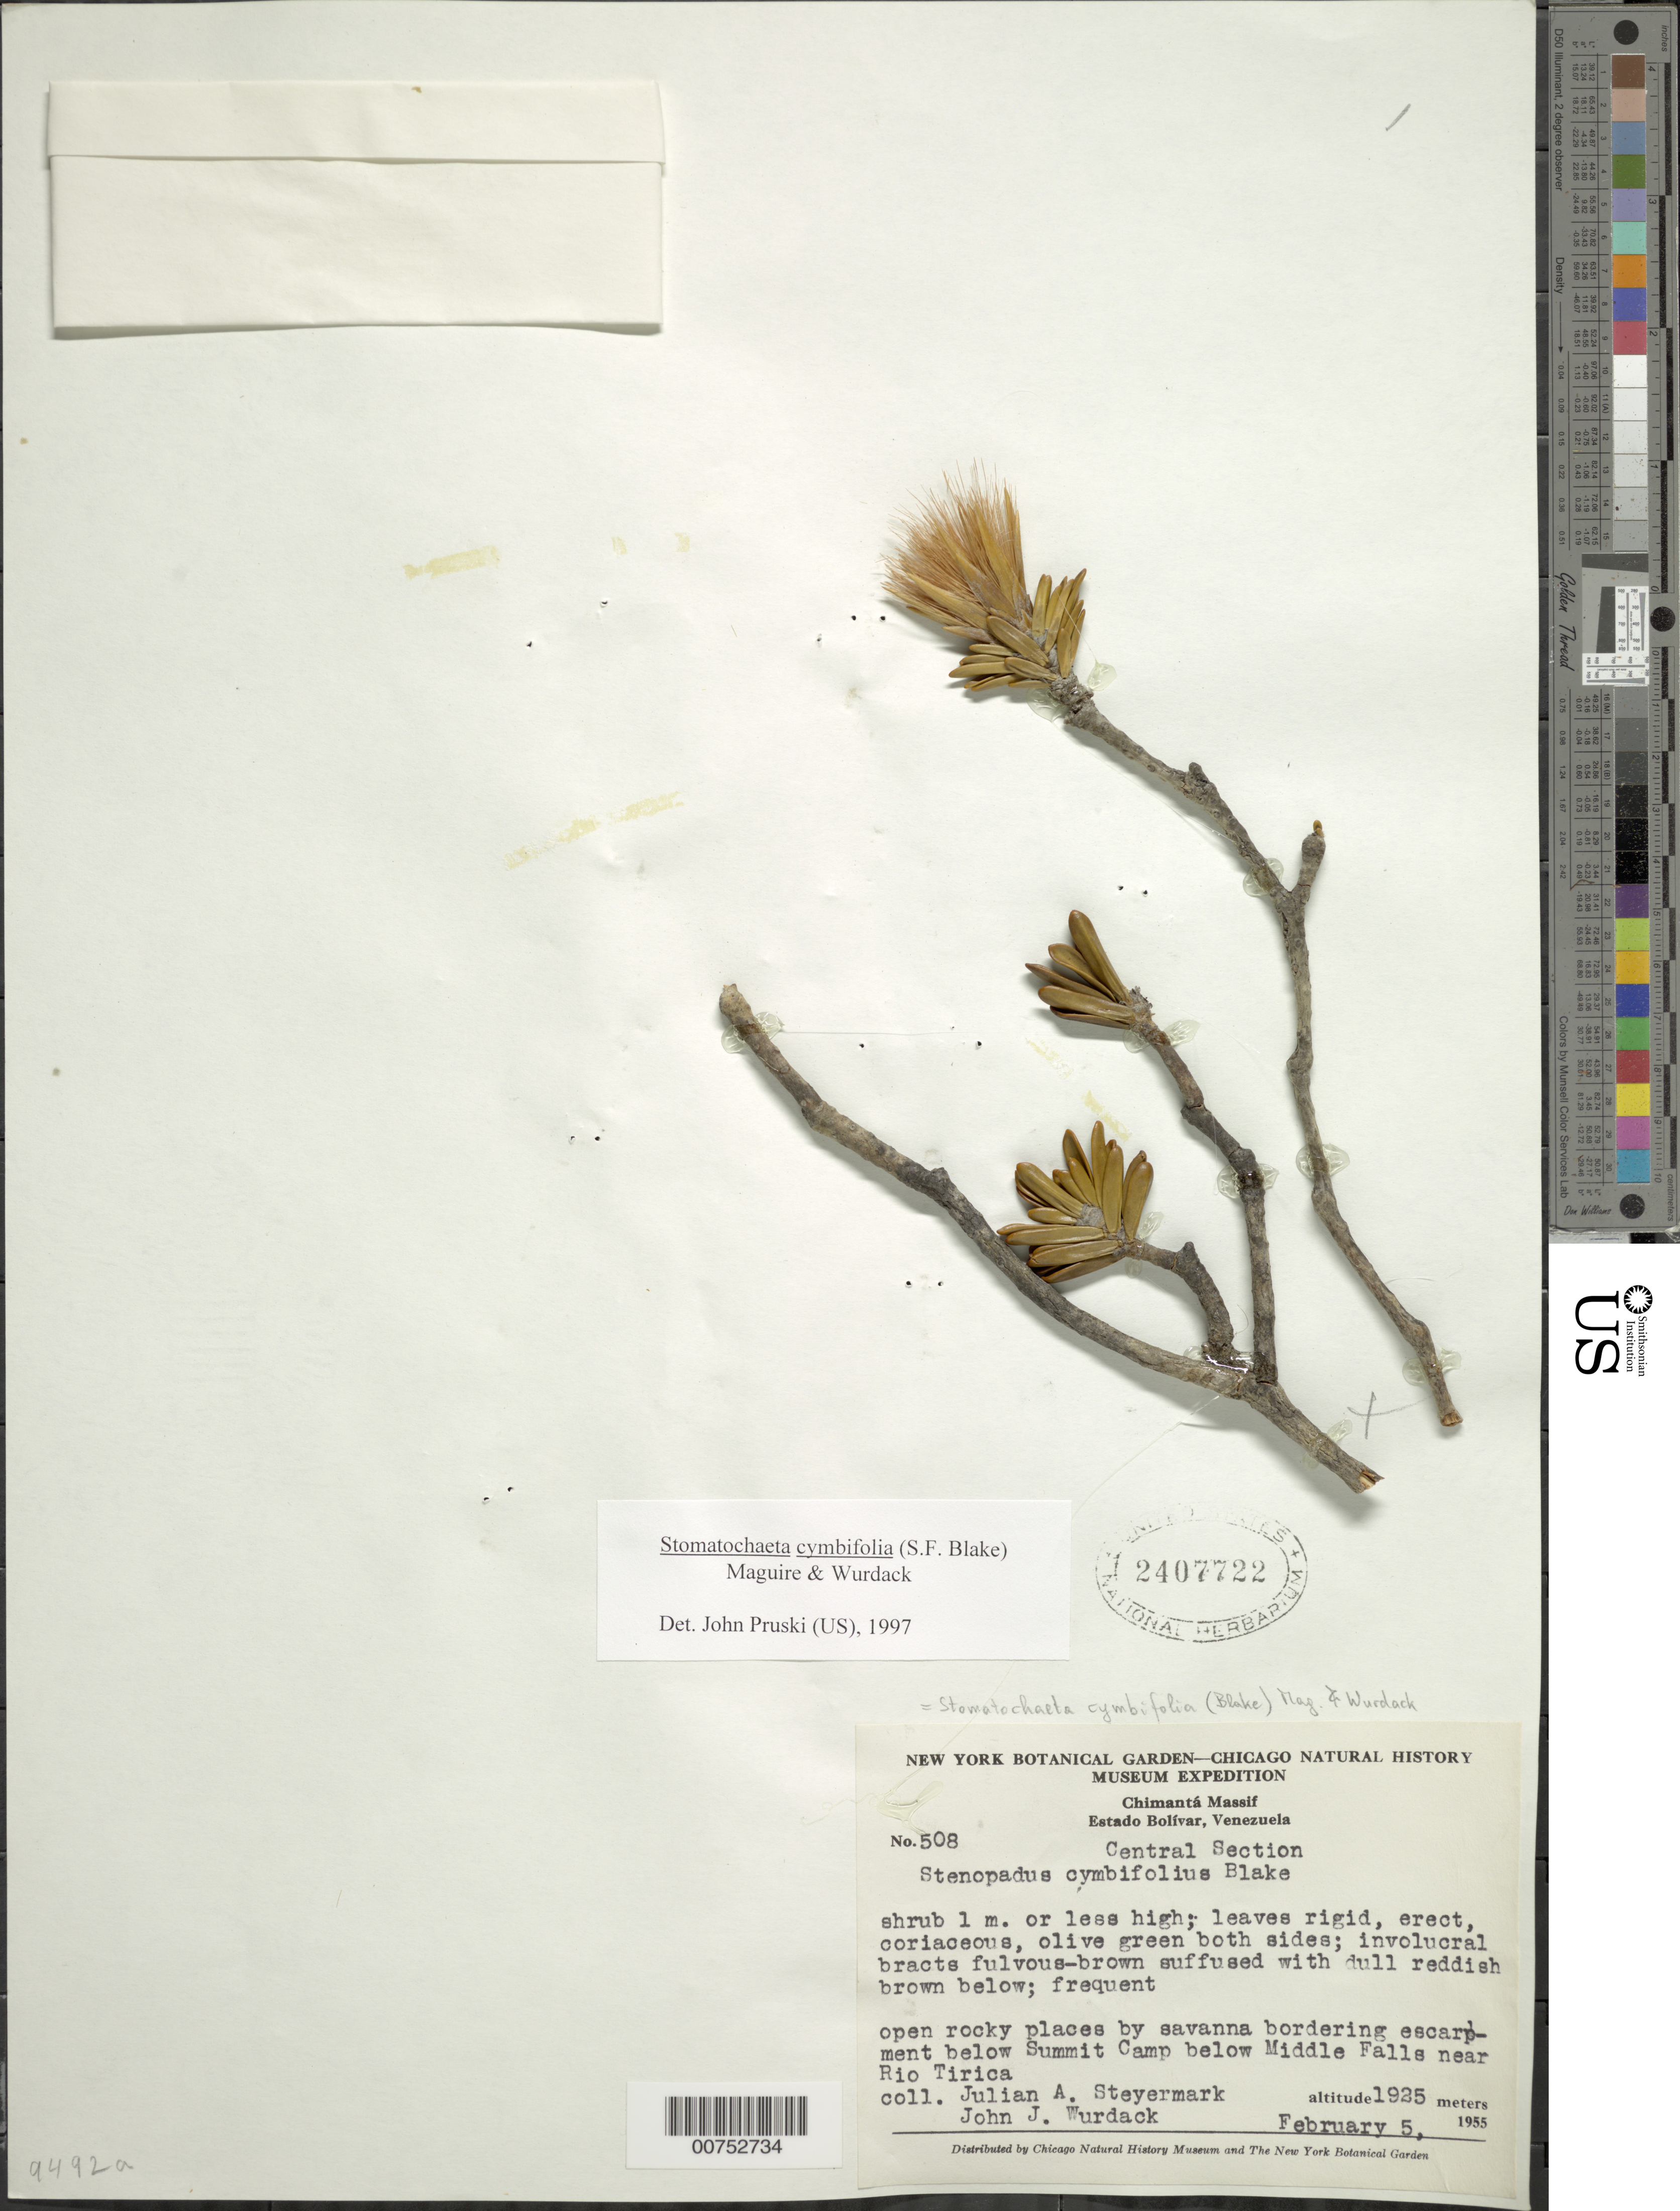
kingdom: Plantae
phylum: Tracheophyta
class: Magnoliopsida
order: Asterales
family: Asteraceae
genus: Stomatochaeta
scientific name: Stomatochaeta cymbifolia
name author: (S.F. Blake) Maguire & Wurdack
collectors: J. Steyermark & J. J. Wurdack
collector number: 509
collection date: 1955-02-05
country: Venezuela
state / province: Bolivar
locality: Chimanta Massif, Central Section, open rocky places by savanna bordering escarpment below Summit Camp above Middle Falls near Rio Tirica.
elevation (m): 1925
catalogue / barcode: US 2407722